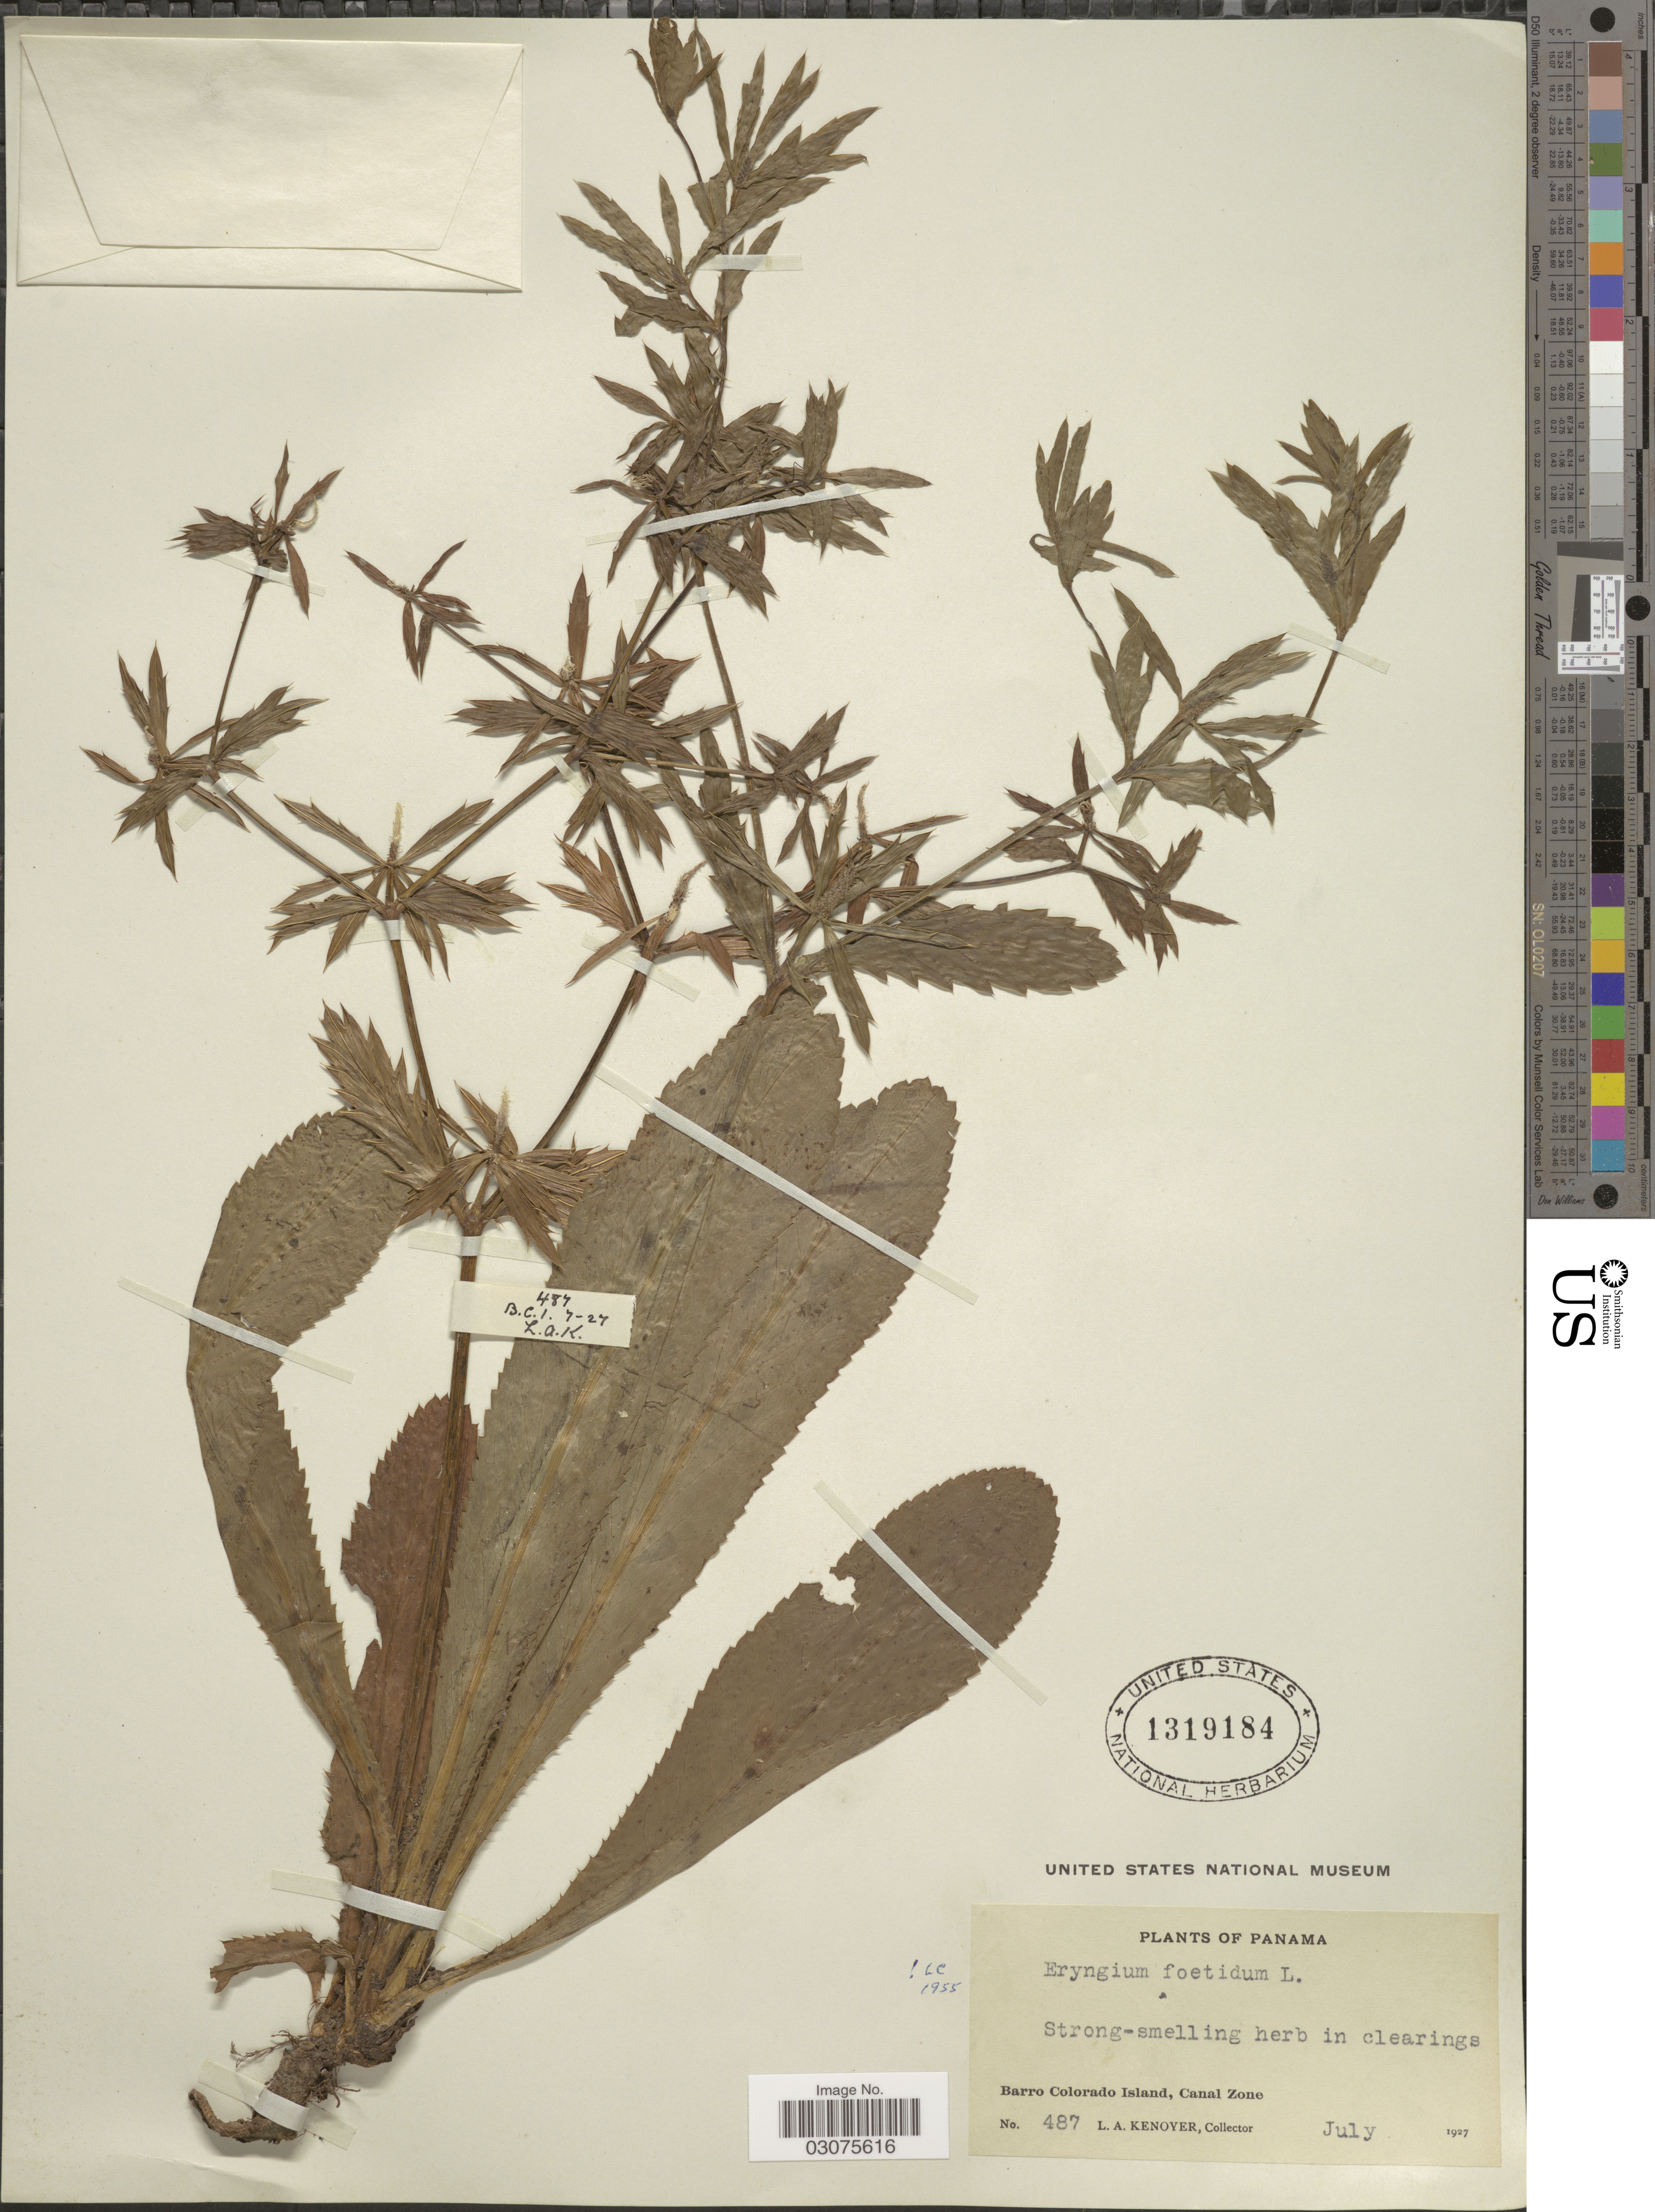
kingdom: Plantae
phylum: Tracheophyta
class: Magnoliopsida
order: Apiales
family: Apiaceae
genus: Eryngium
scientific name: Eryngium foetidum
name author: L.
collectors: L. A. Kenoyer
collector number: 487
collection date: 1927-07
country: Panama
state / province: Panamá Oeste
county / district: Canal Zone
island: Barro Colorado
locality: Barro Colorado Island, Canal Zone.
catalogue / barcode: US 1319184